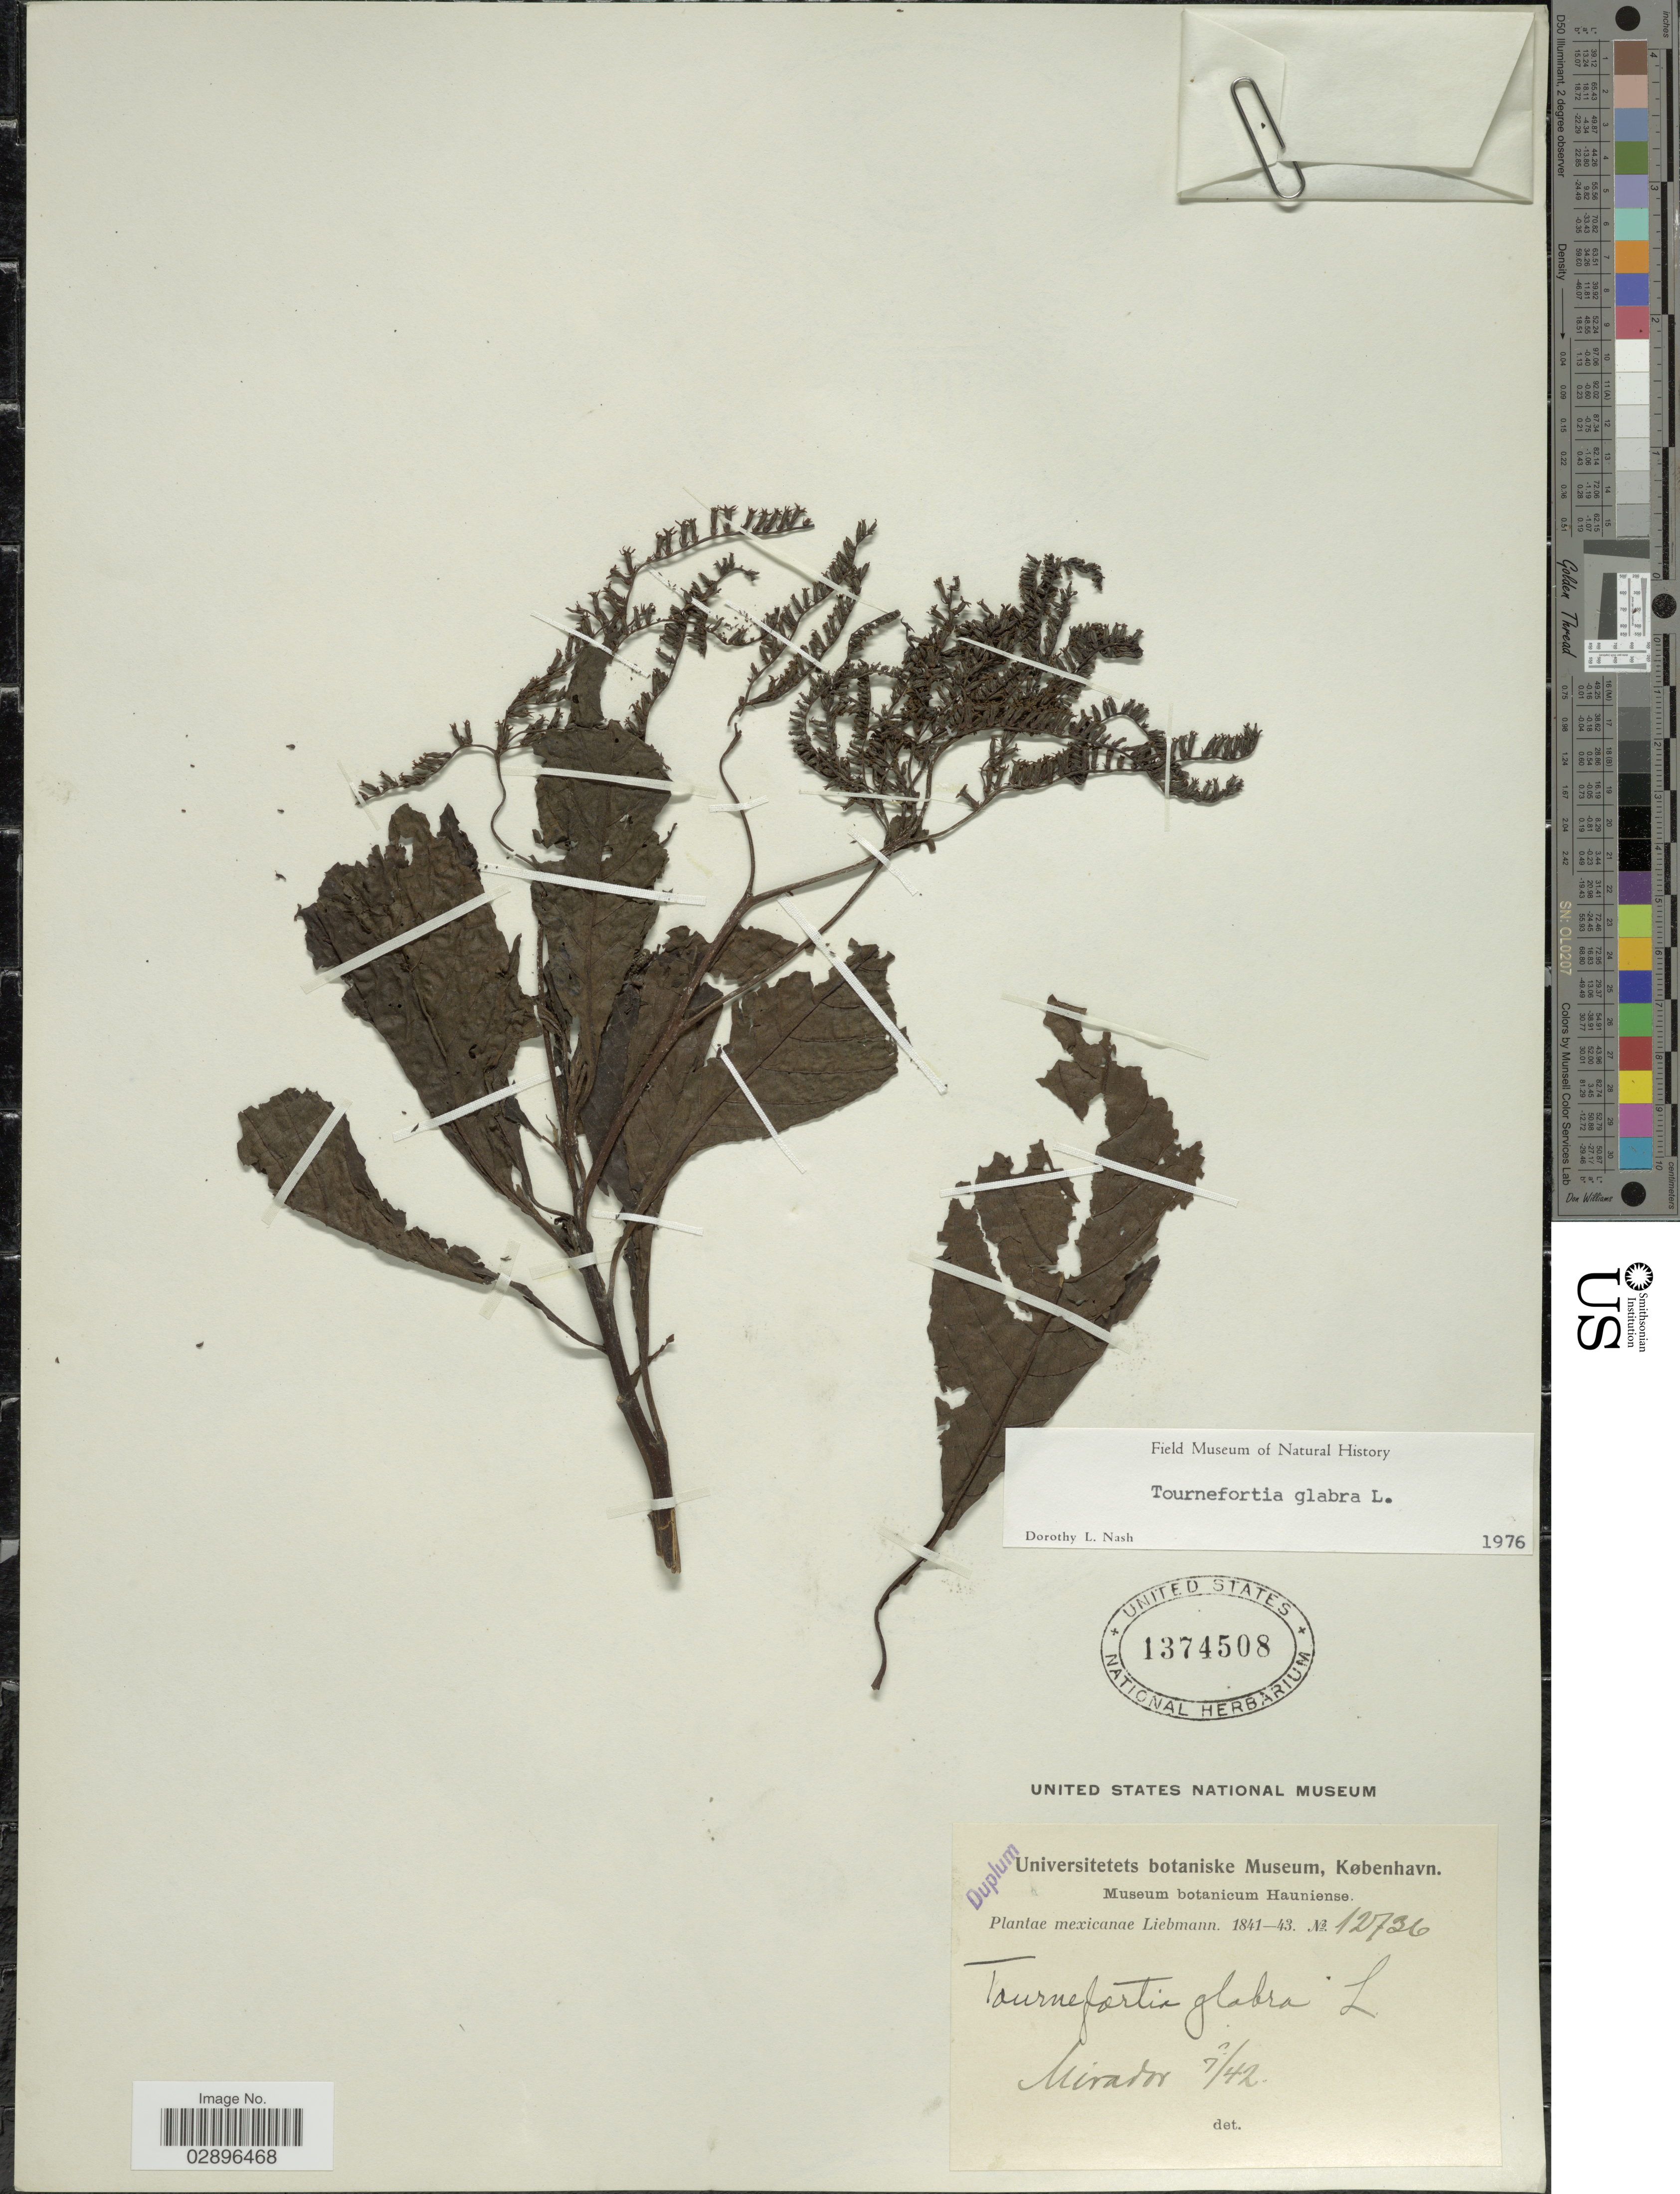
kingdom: Plantae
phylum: Tracheophyta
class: Magnoliopsida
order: Boraginales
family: Heliotropiaceae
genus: Tournefortia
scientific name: Tournefortia glabra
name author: L.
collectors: Liebmann, --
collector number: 12736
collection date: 1842-07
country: Mexico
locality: Mirador.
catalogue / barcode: US 1374508